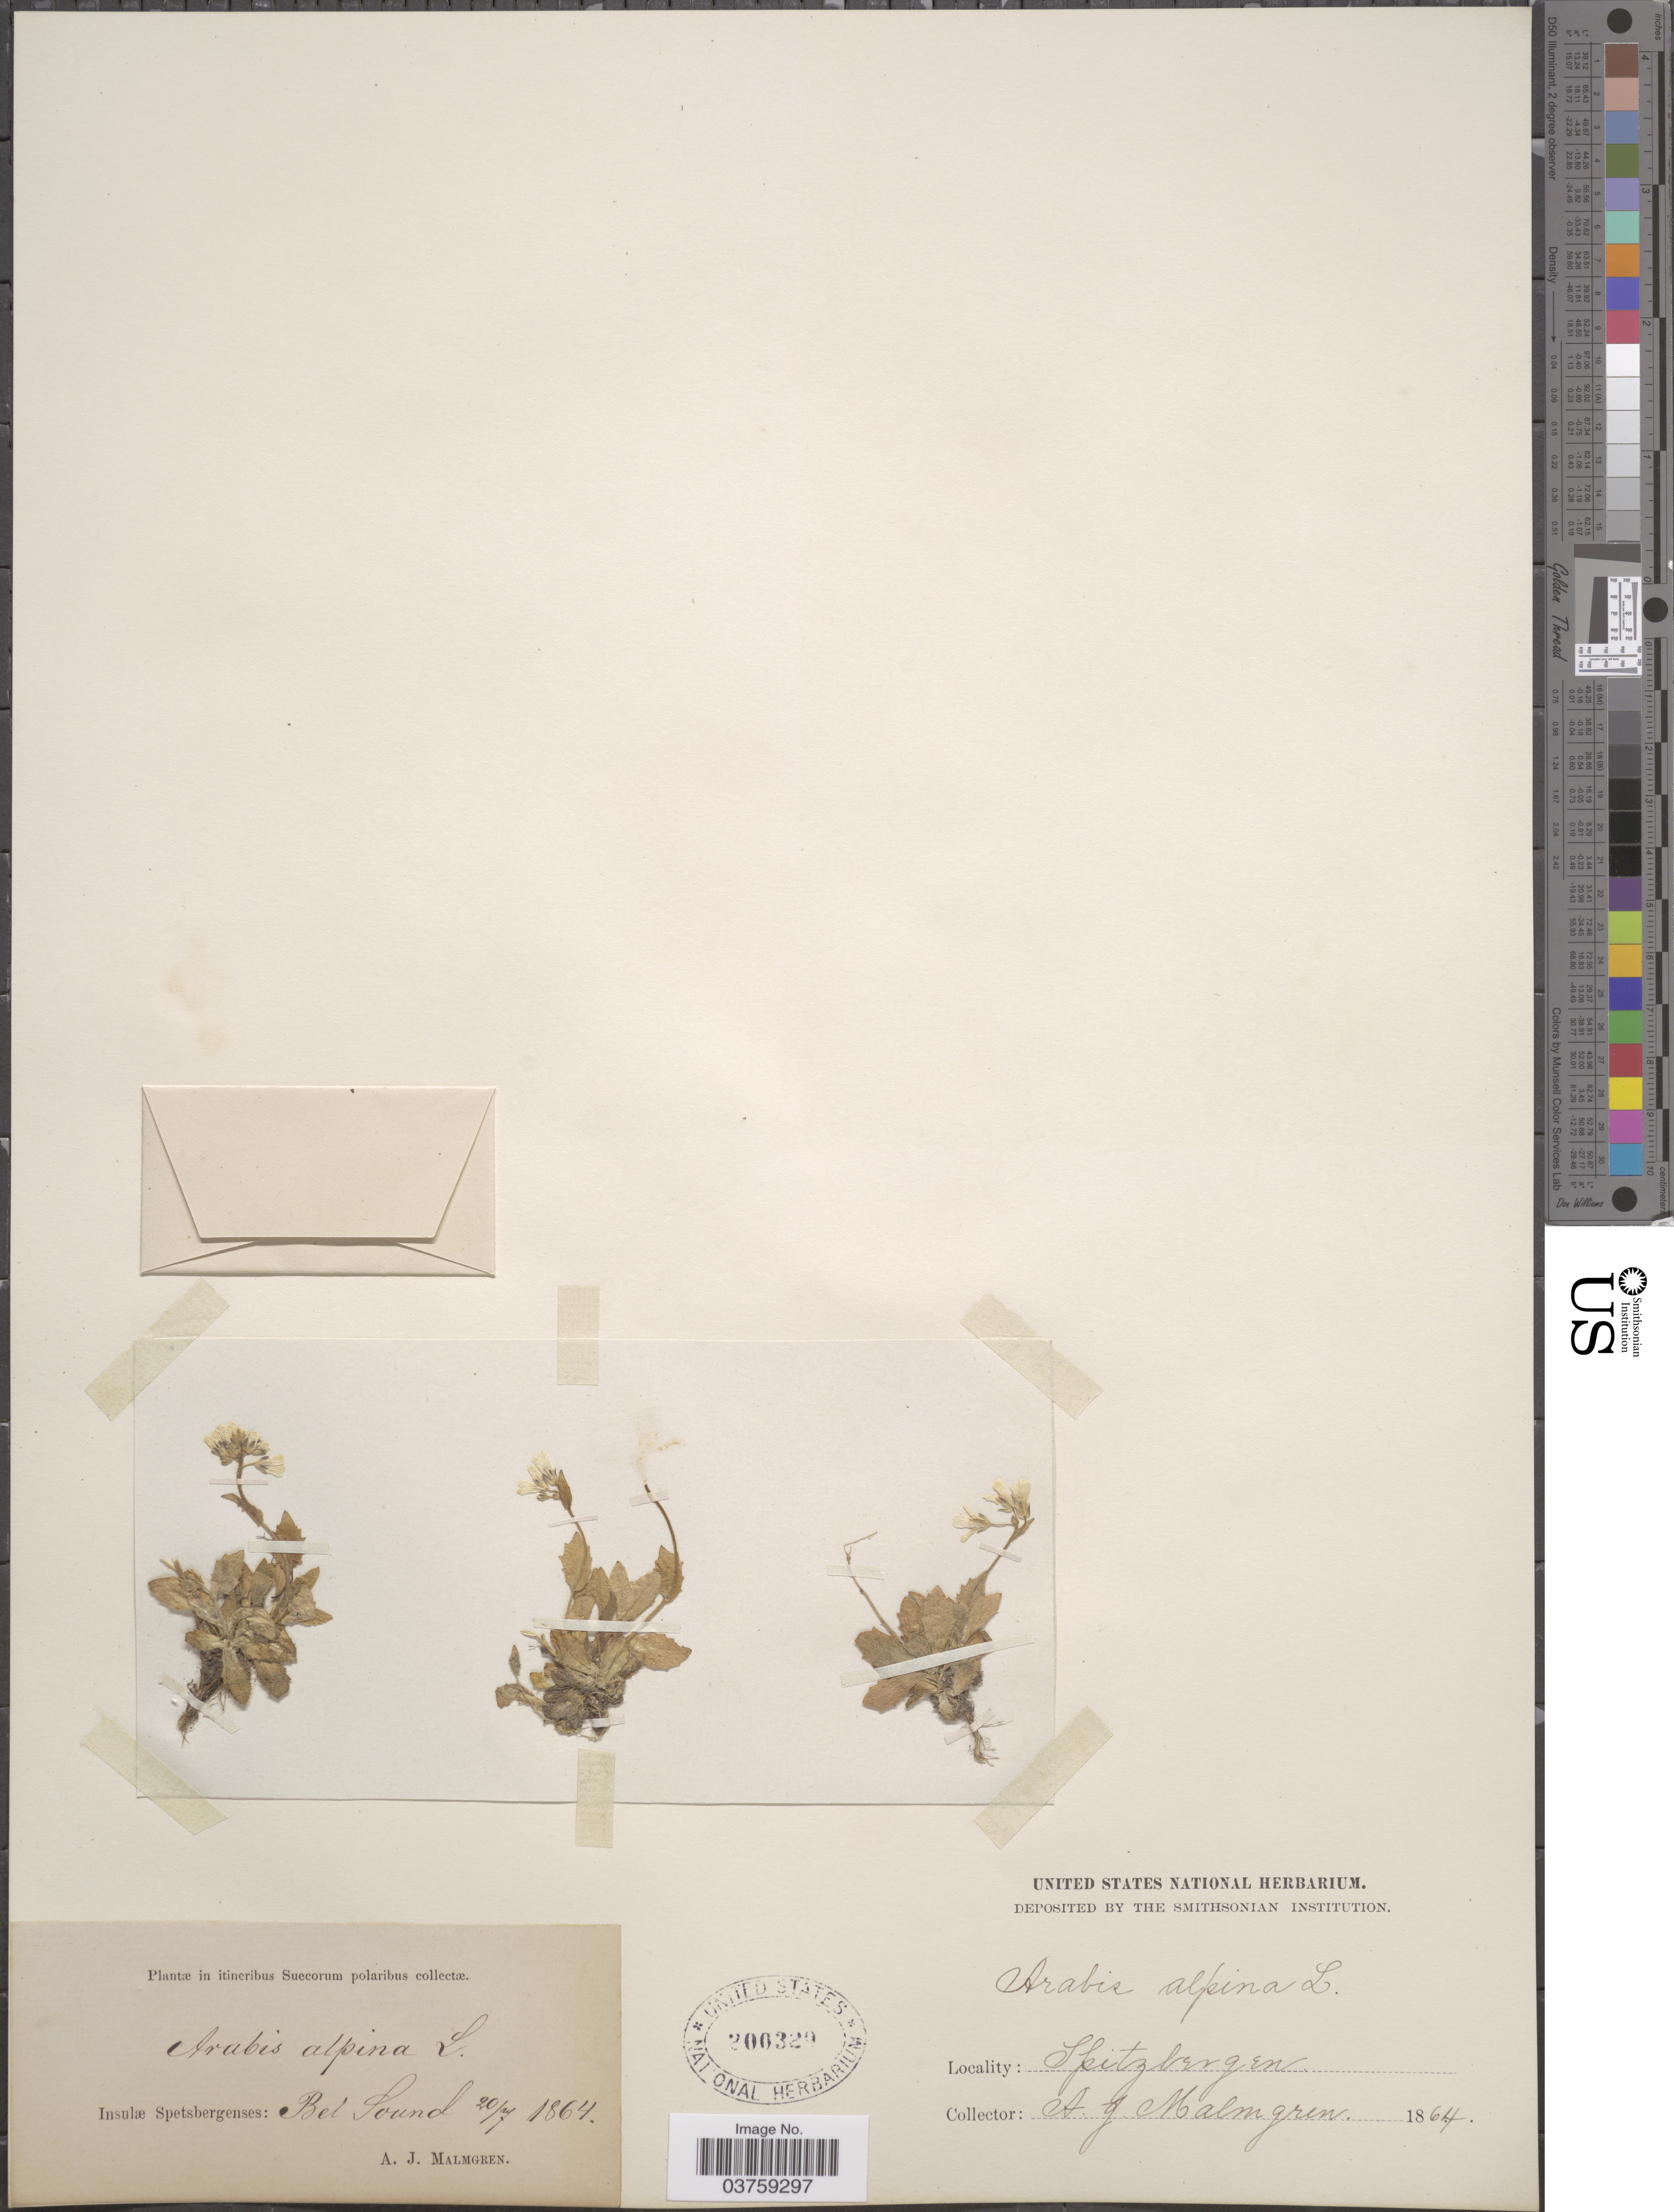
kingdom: Plantae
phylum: Tracheophyta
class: Magnoliopsida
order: Brassicales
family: Brassicaceae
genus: Arabis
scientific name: Arabis alpina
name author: L.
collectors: A. Malmgren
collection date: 1864-07-20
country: Norway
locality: Insulæ Spetsbergenses: Bel Sound. Spitzbergen.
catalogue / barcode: US 200329